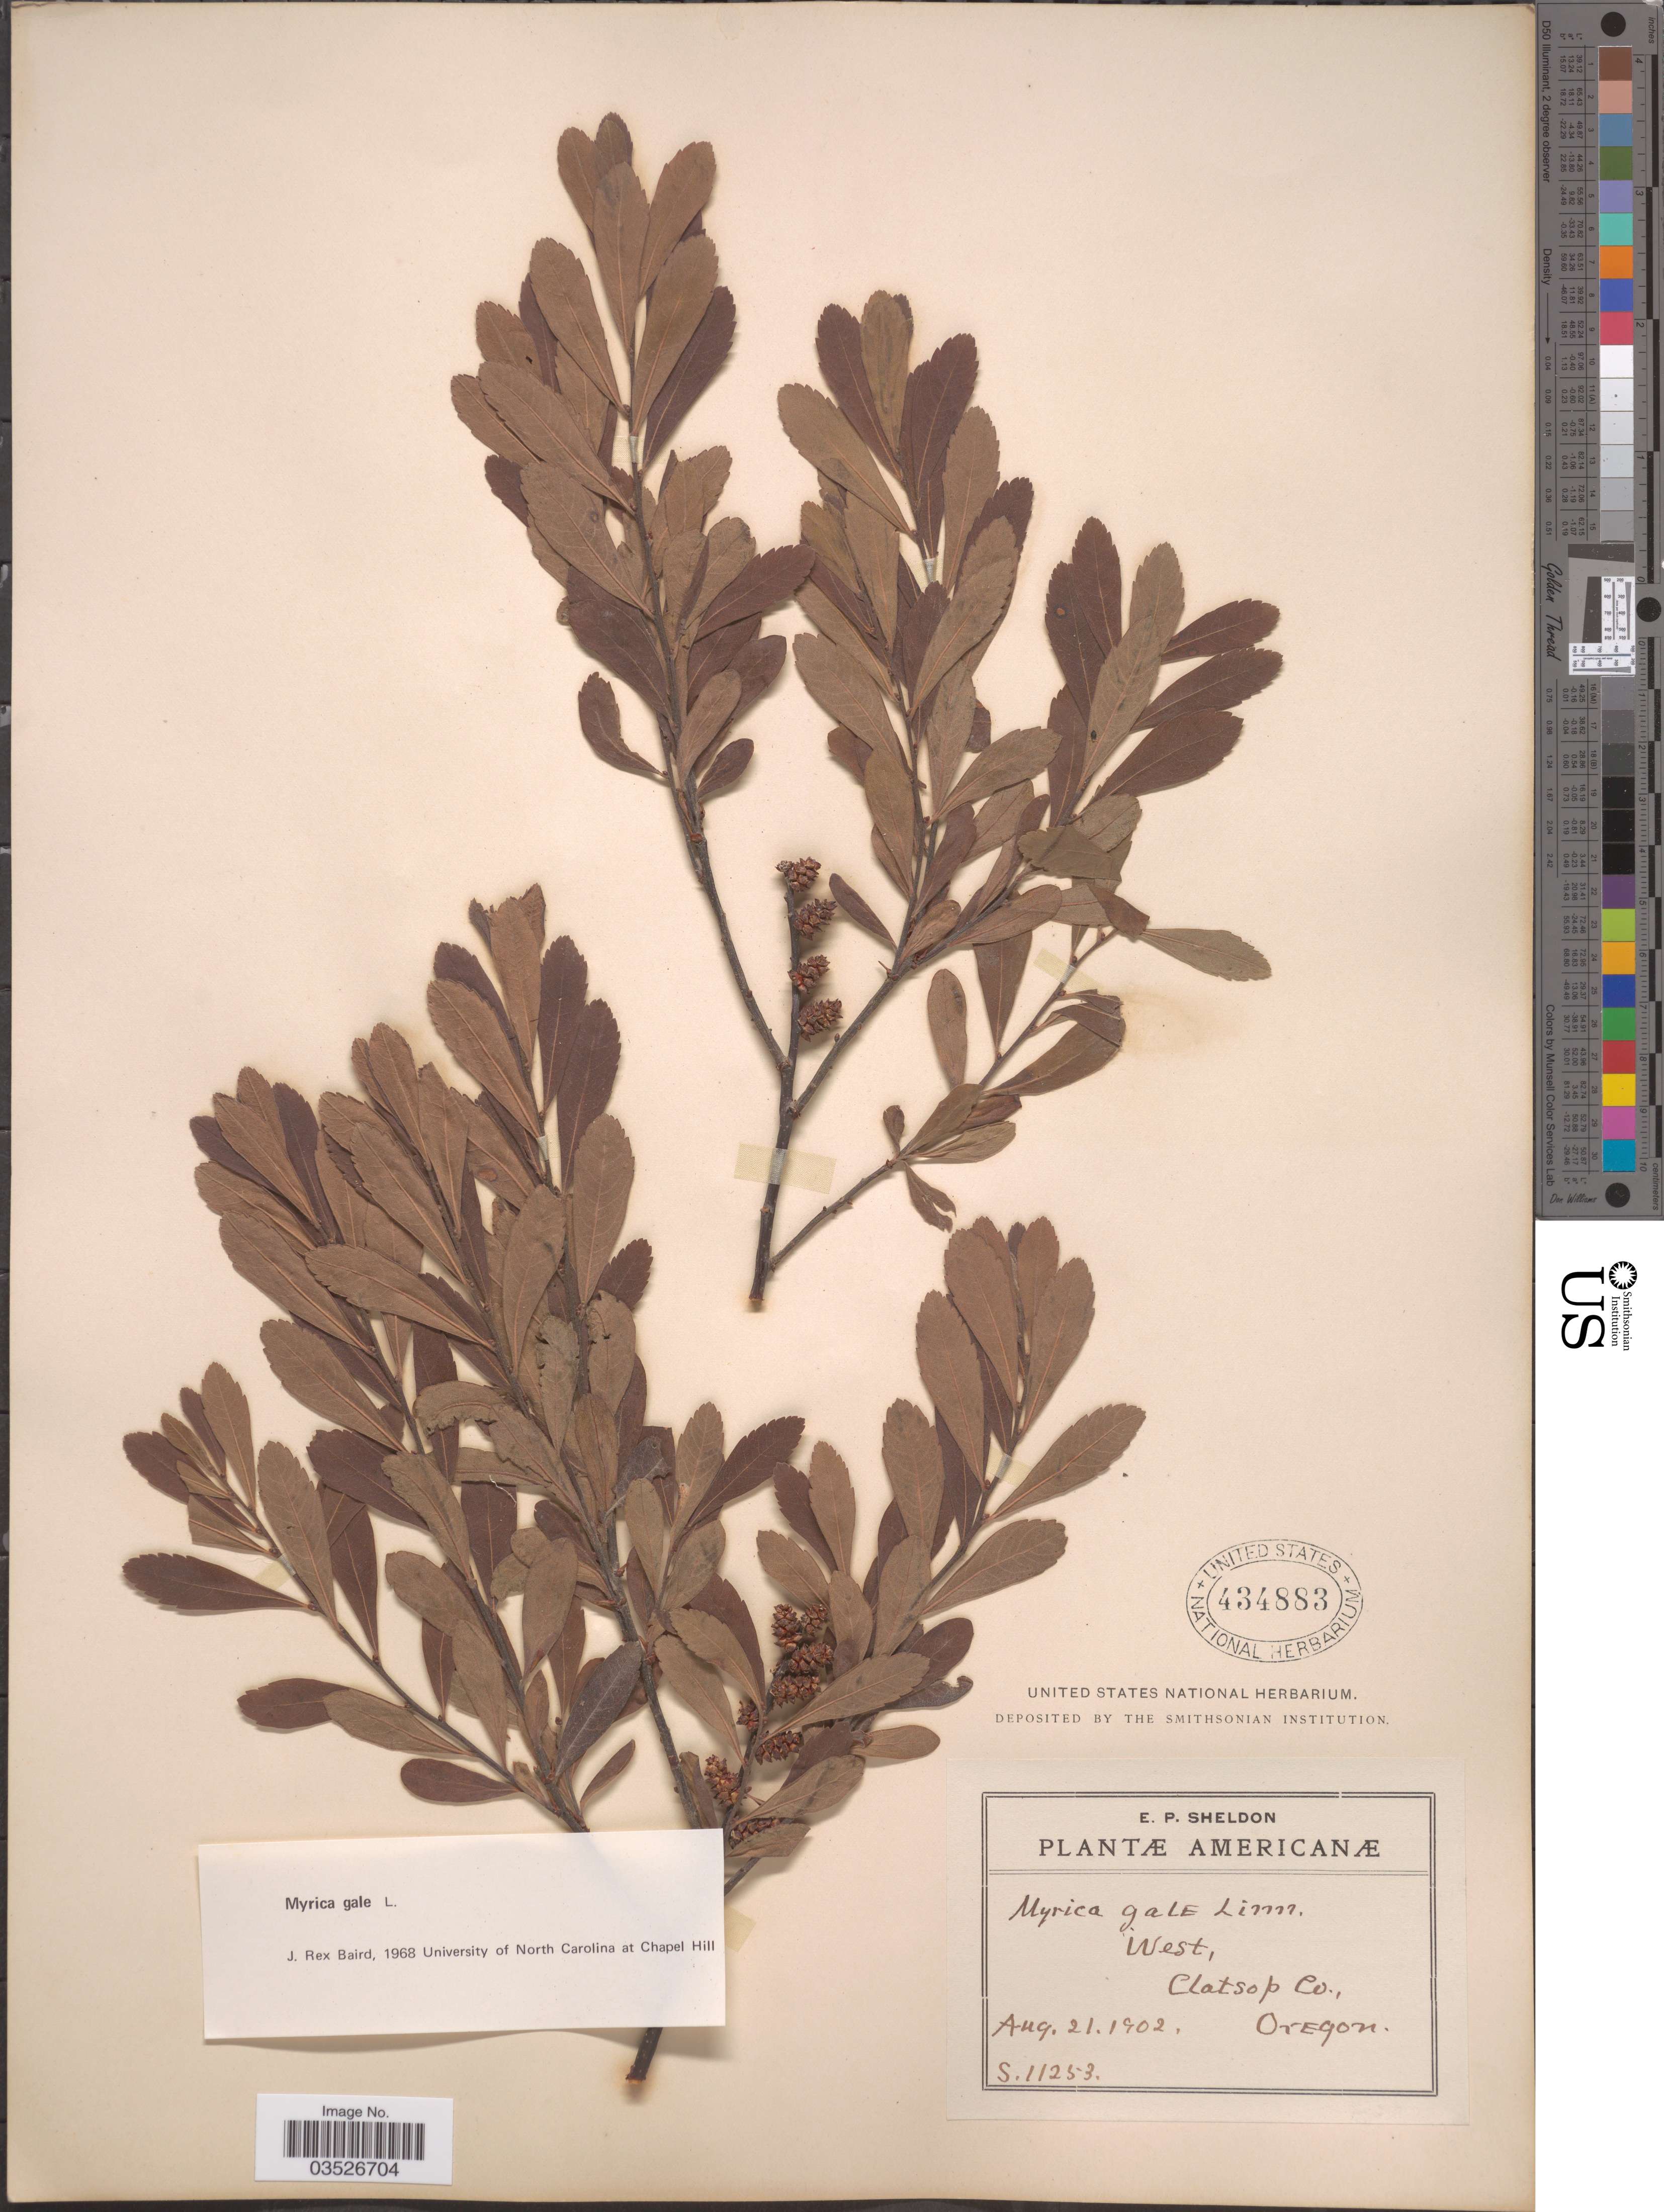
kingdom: Plantae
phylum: Tracheophyta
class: Magnoliopsida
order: Fagales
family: Myricaceae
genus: Myrica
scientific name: Myrica gale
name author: L.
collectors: E. P. Sheldon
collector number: S11253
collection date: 1902-08-21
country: United States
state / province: Oregon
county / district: Clatsop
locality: West, Clatsop Co.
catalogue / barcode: US 434883